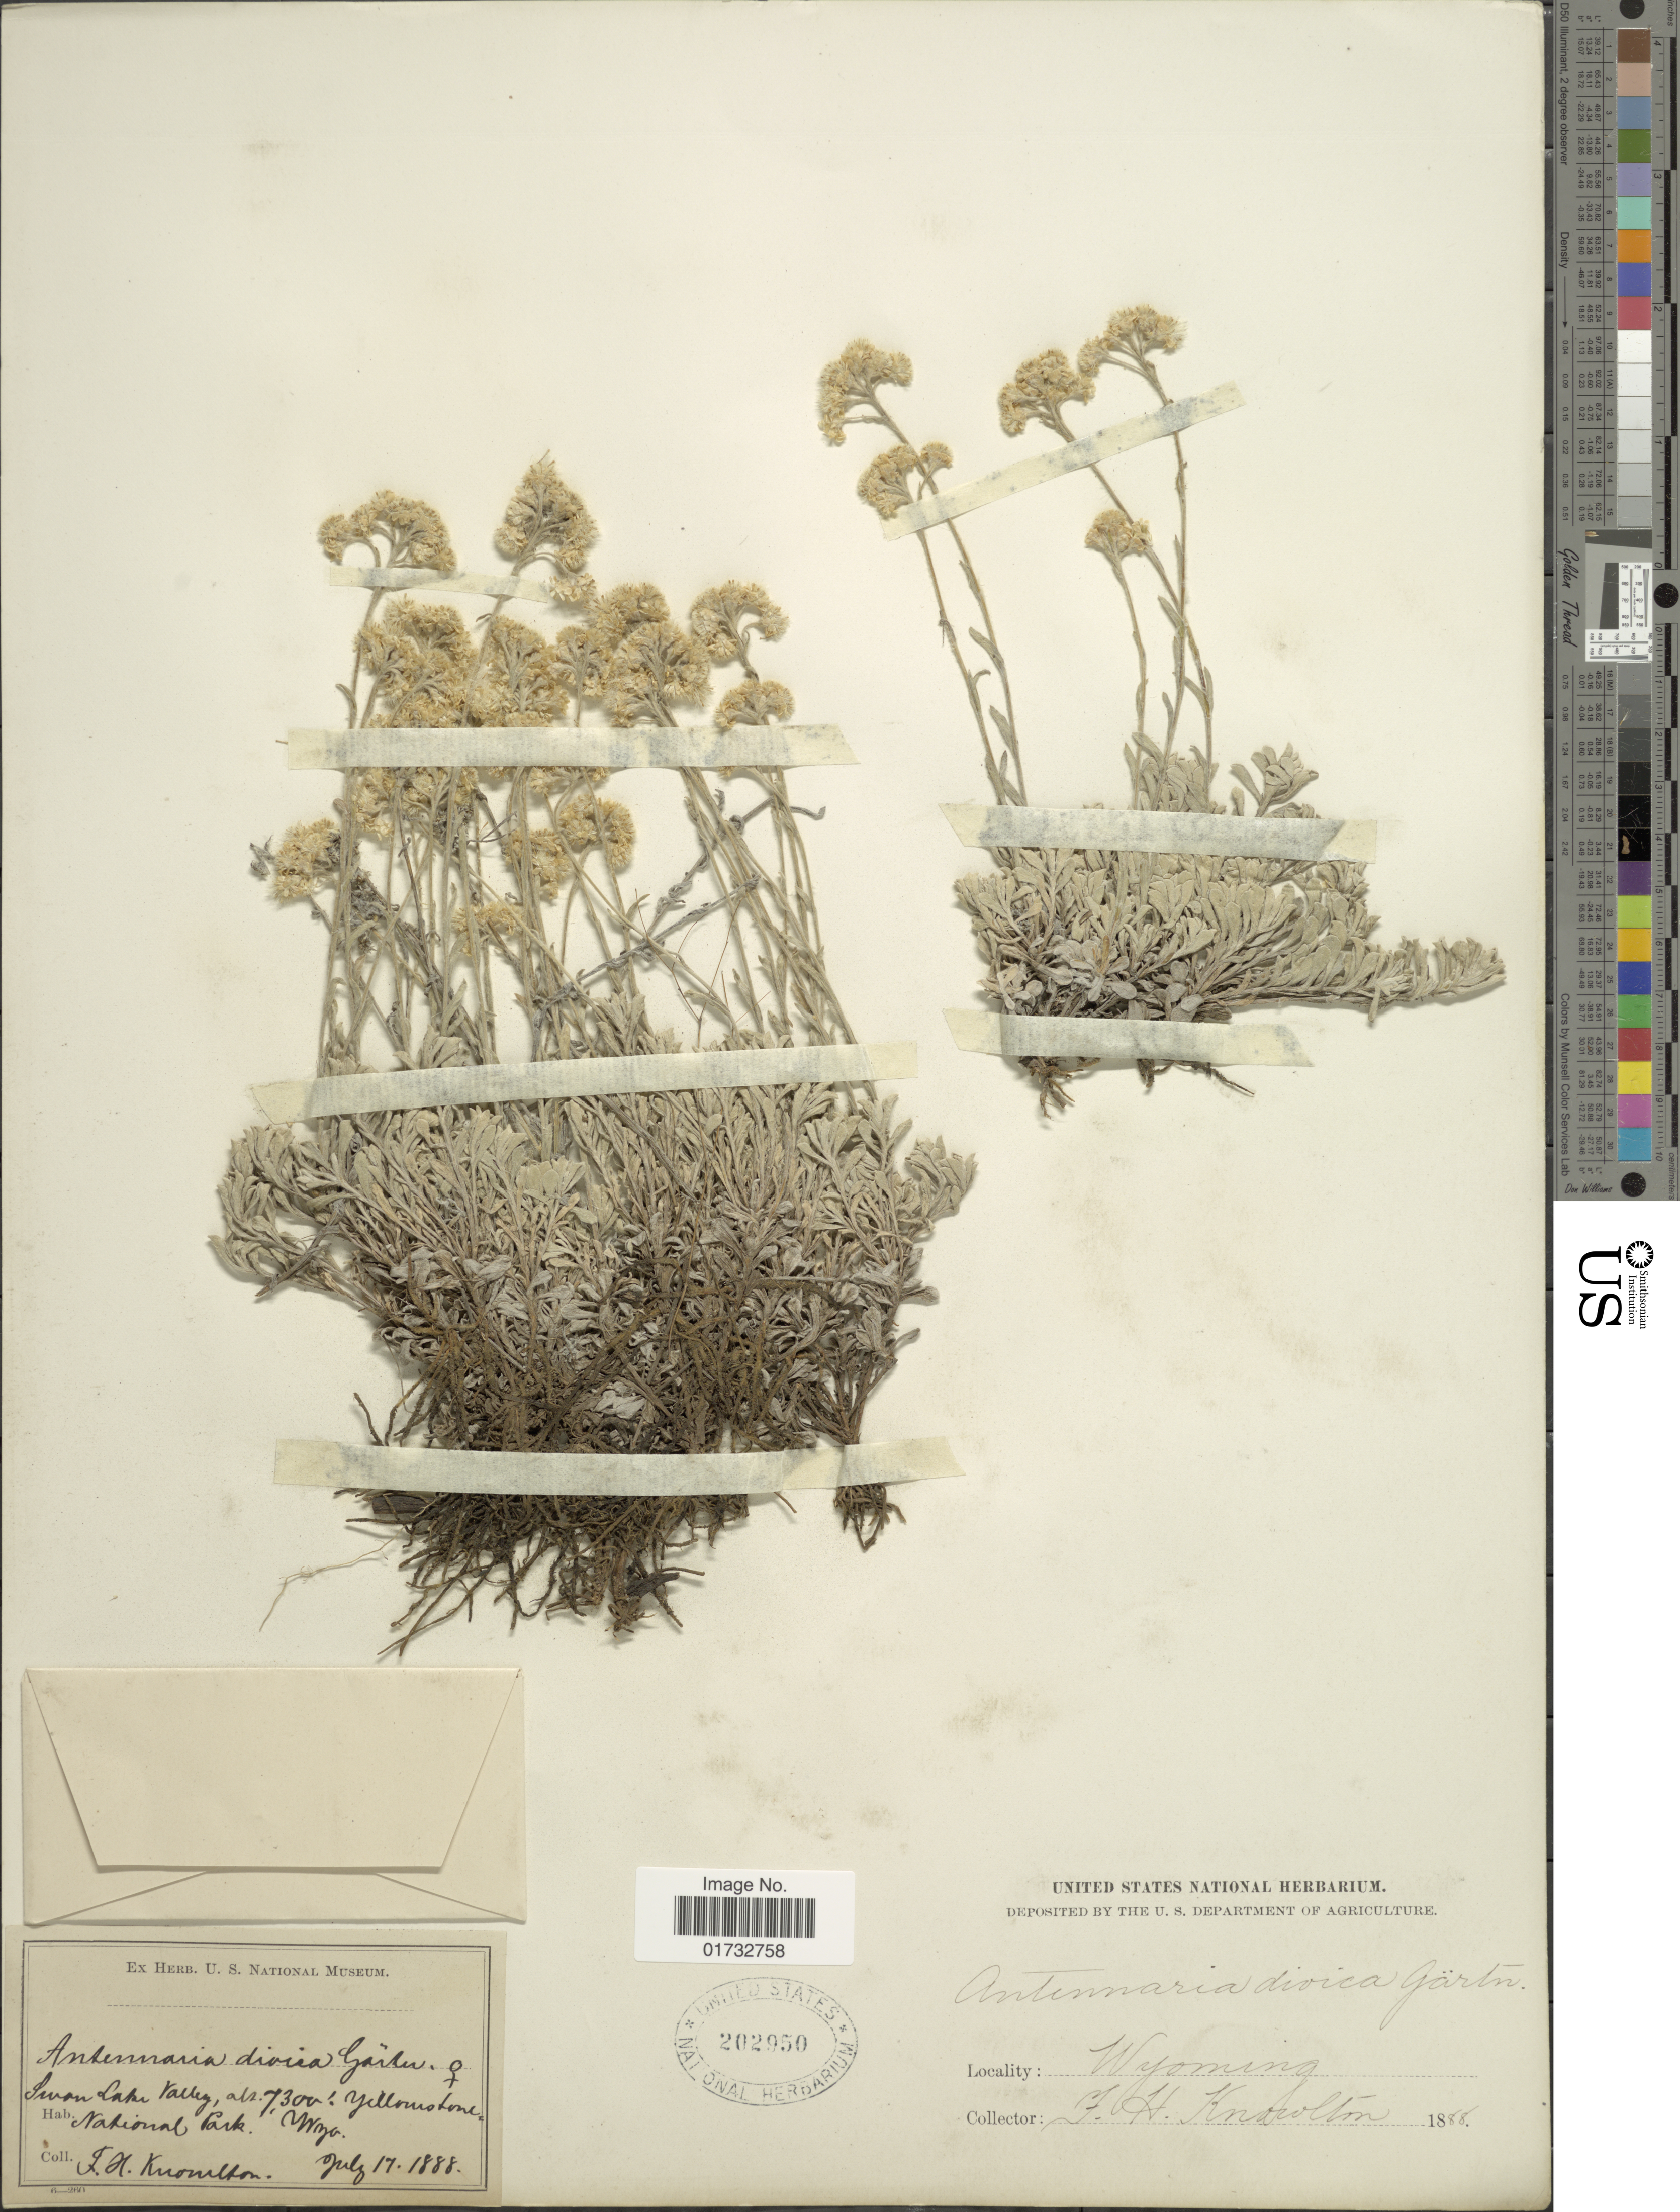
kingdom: Plantae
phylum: Tracheophyta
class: Magnoliopsida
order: Asterales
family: Asteraceae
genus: Antennaria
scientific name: Antennaria reflexa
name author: E.E. Nelson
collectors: F. H. Knowlton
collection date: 1888-07-17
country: United States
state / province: Wyoming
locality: Swan Lake Valley. Yellowstone National Park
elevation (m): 2225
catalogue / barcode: US 202950